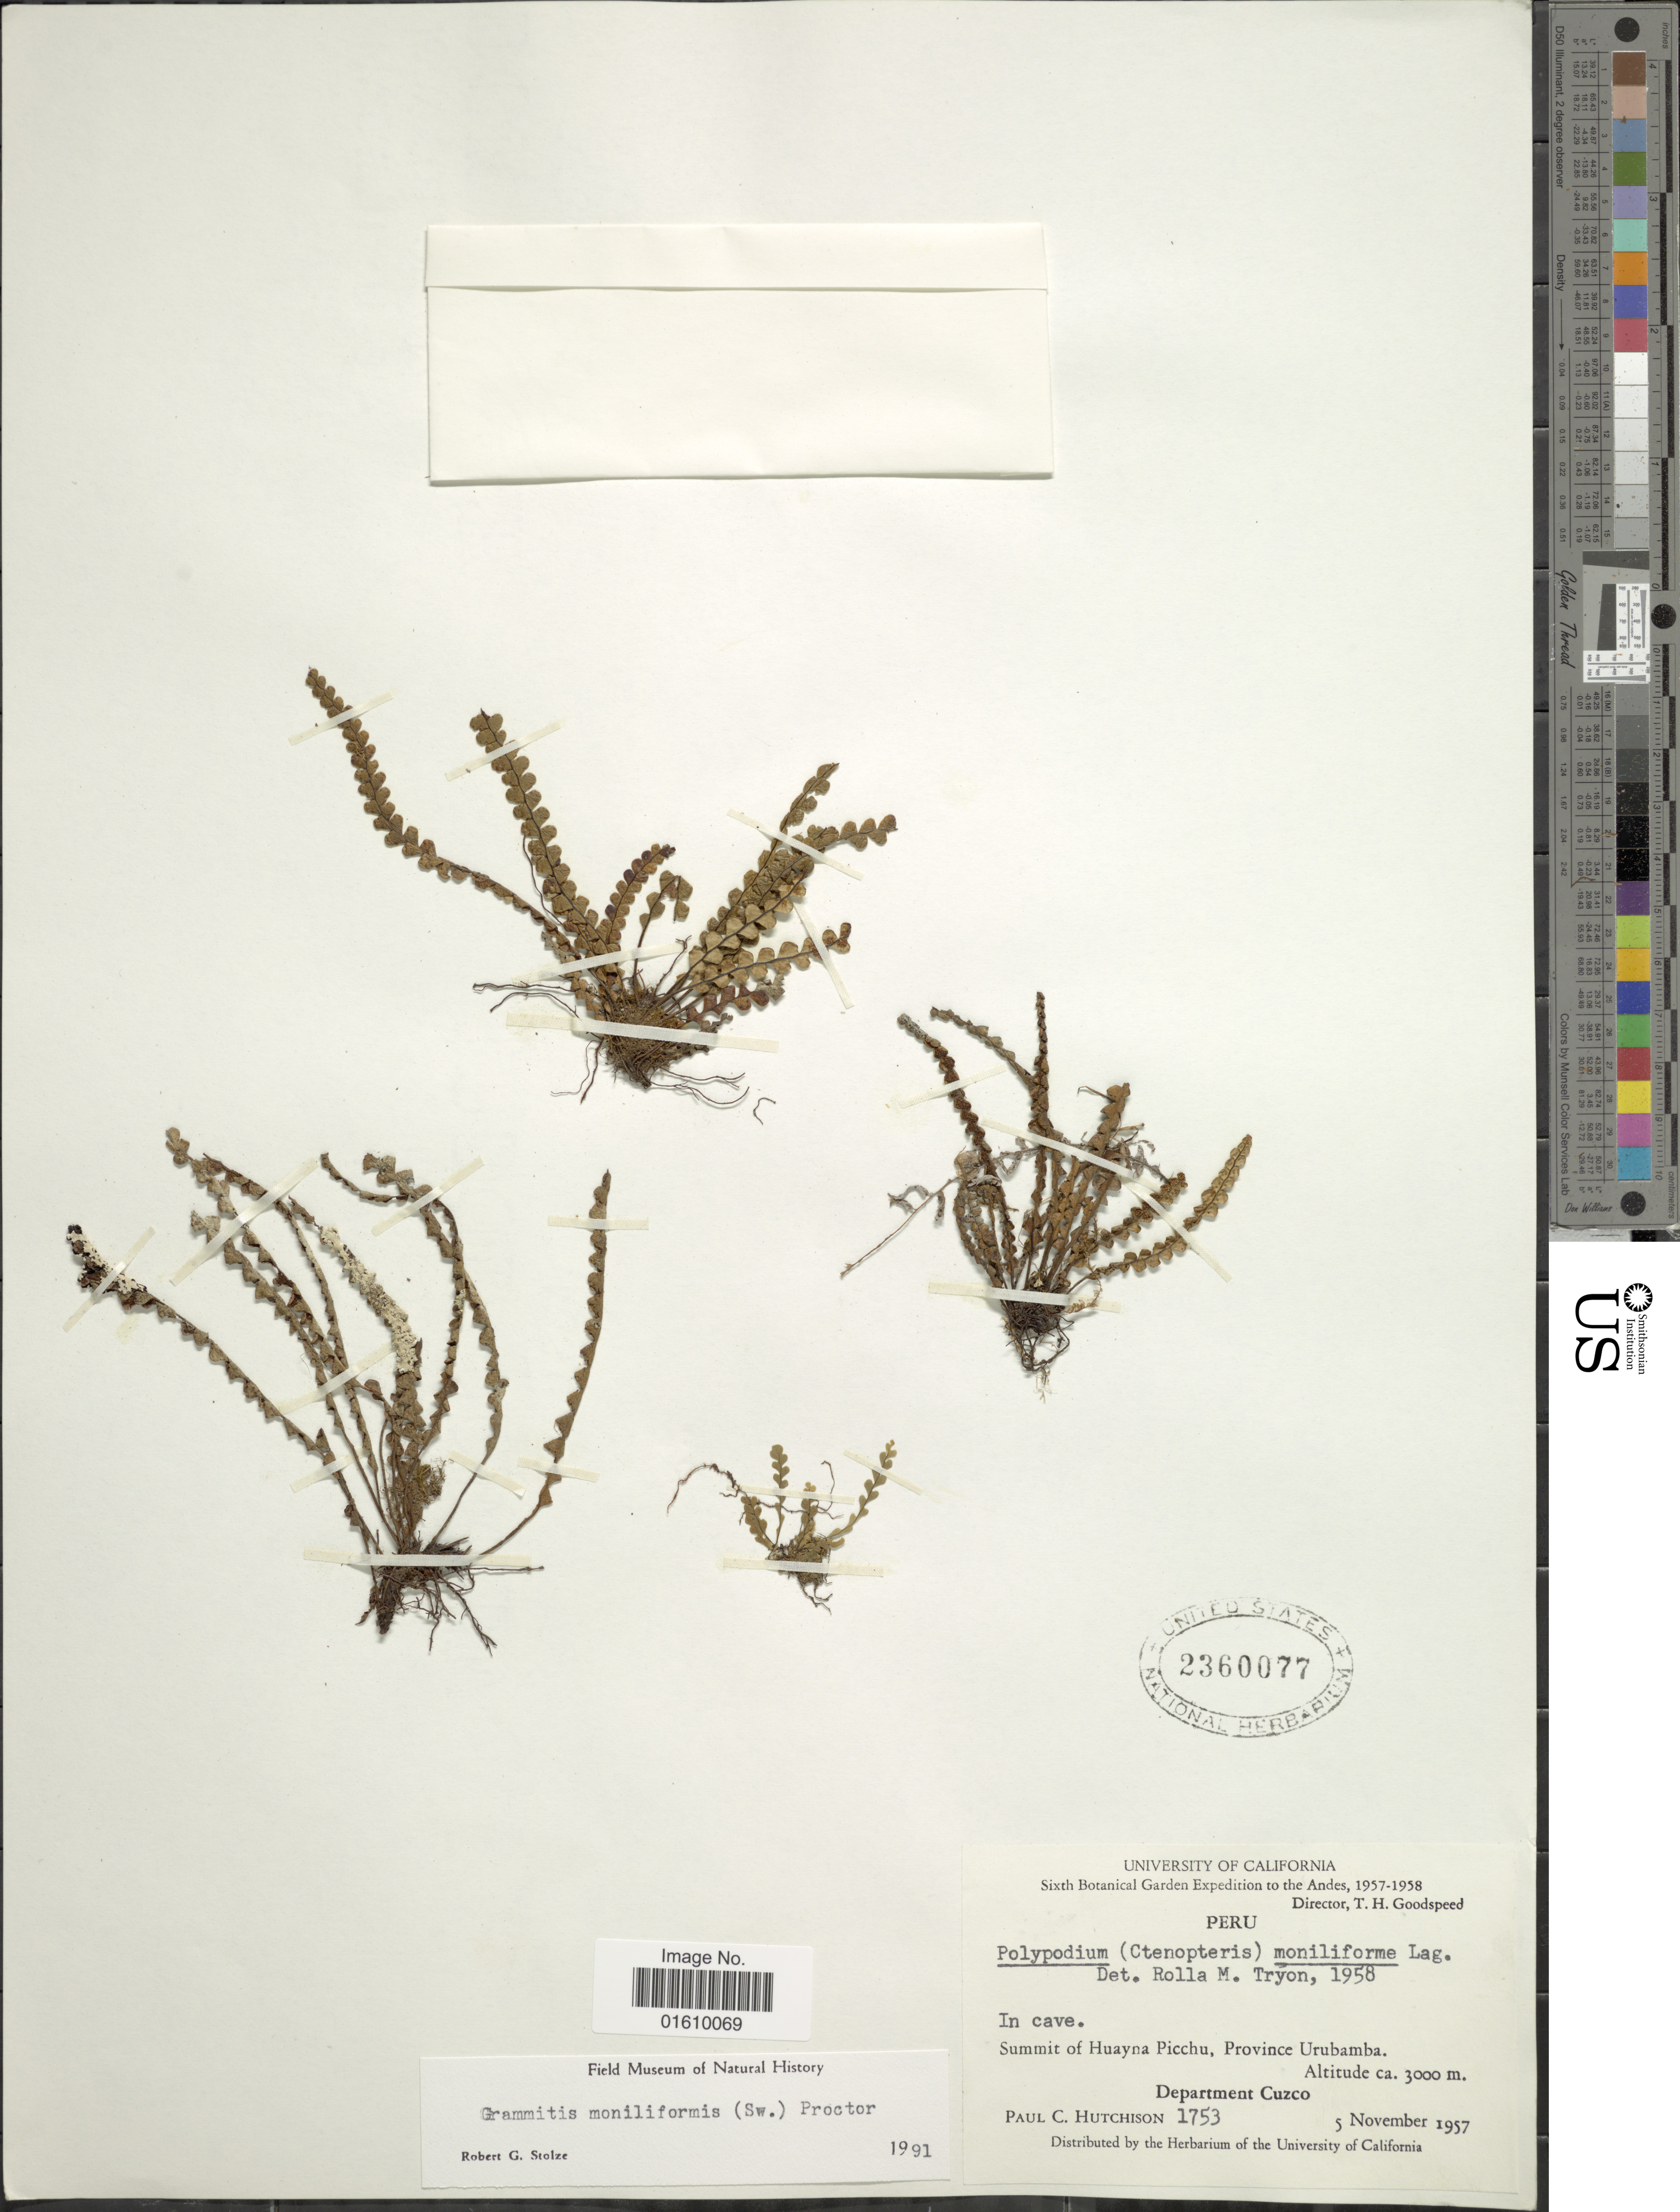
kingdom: Plantae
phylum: Tracheophyta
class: Polypodiopsida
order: Polypodiales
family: Polypodiaceae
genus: Melpomene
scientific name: Melpomene moniliformis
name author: (Lag. ex Sw.) A.R. Sm. & R.C. Moran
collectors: P. C. Hutchison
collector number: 1753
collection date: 1957-11-05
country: Peru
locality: The Andes, Summit of Huayna Picchu, Province Urubamba, Department Cuzo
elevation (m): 3000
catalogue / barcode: US 2360077